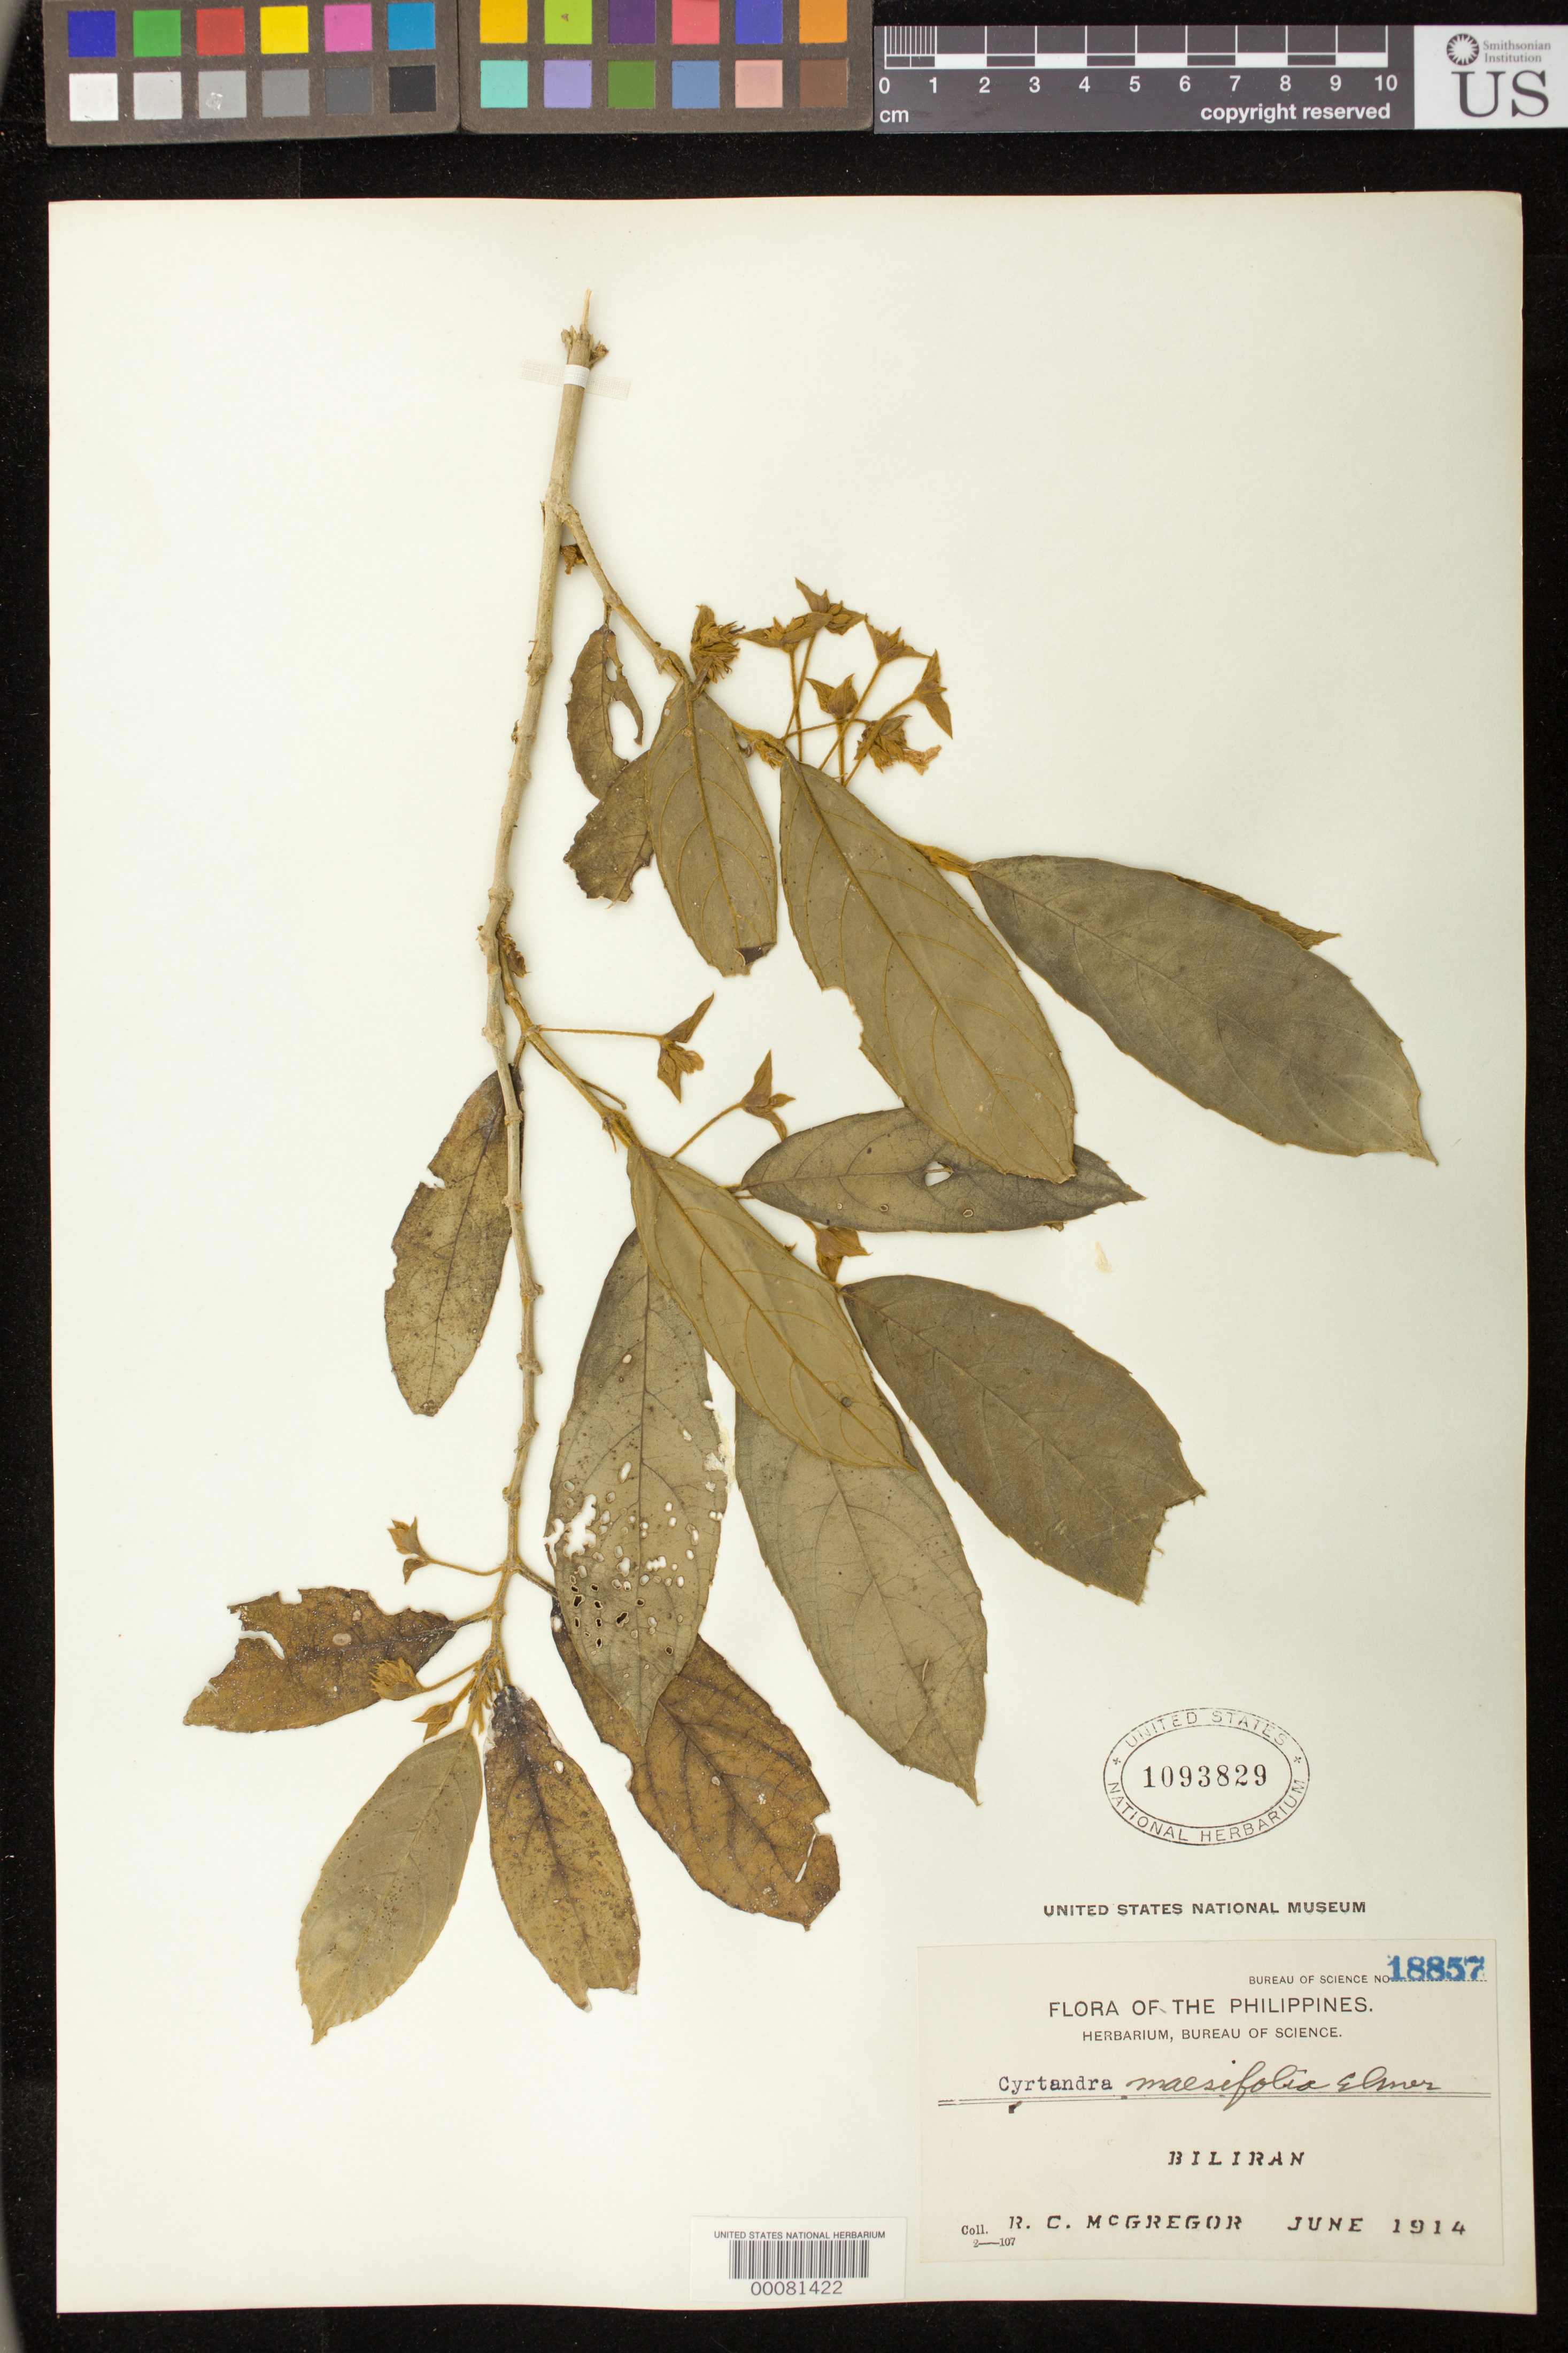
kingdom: Plantae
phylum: Tracheophyta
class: Magnoliopsida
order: Lamiales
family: Gesneriaceae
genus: Cyrtandra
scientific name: Cyrtandra maesifolia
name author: Elmer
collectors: R. C. McGregor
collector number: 18857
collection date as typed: Jun 1914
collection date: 1914-06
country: Philippines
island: Biliran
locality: Biliran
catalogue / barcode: US 1093829